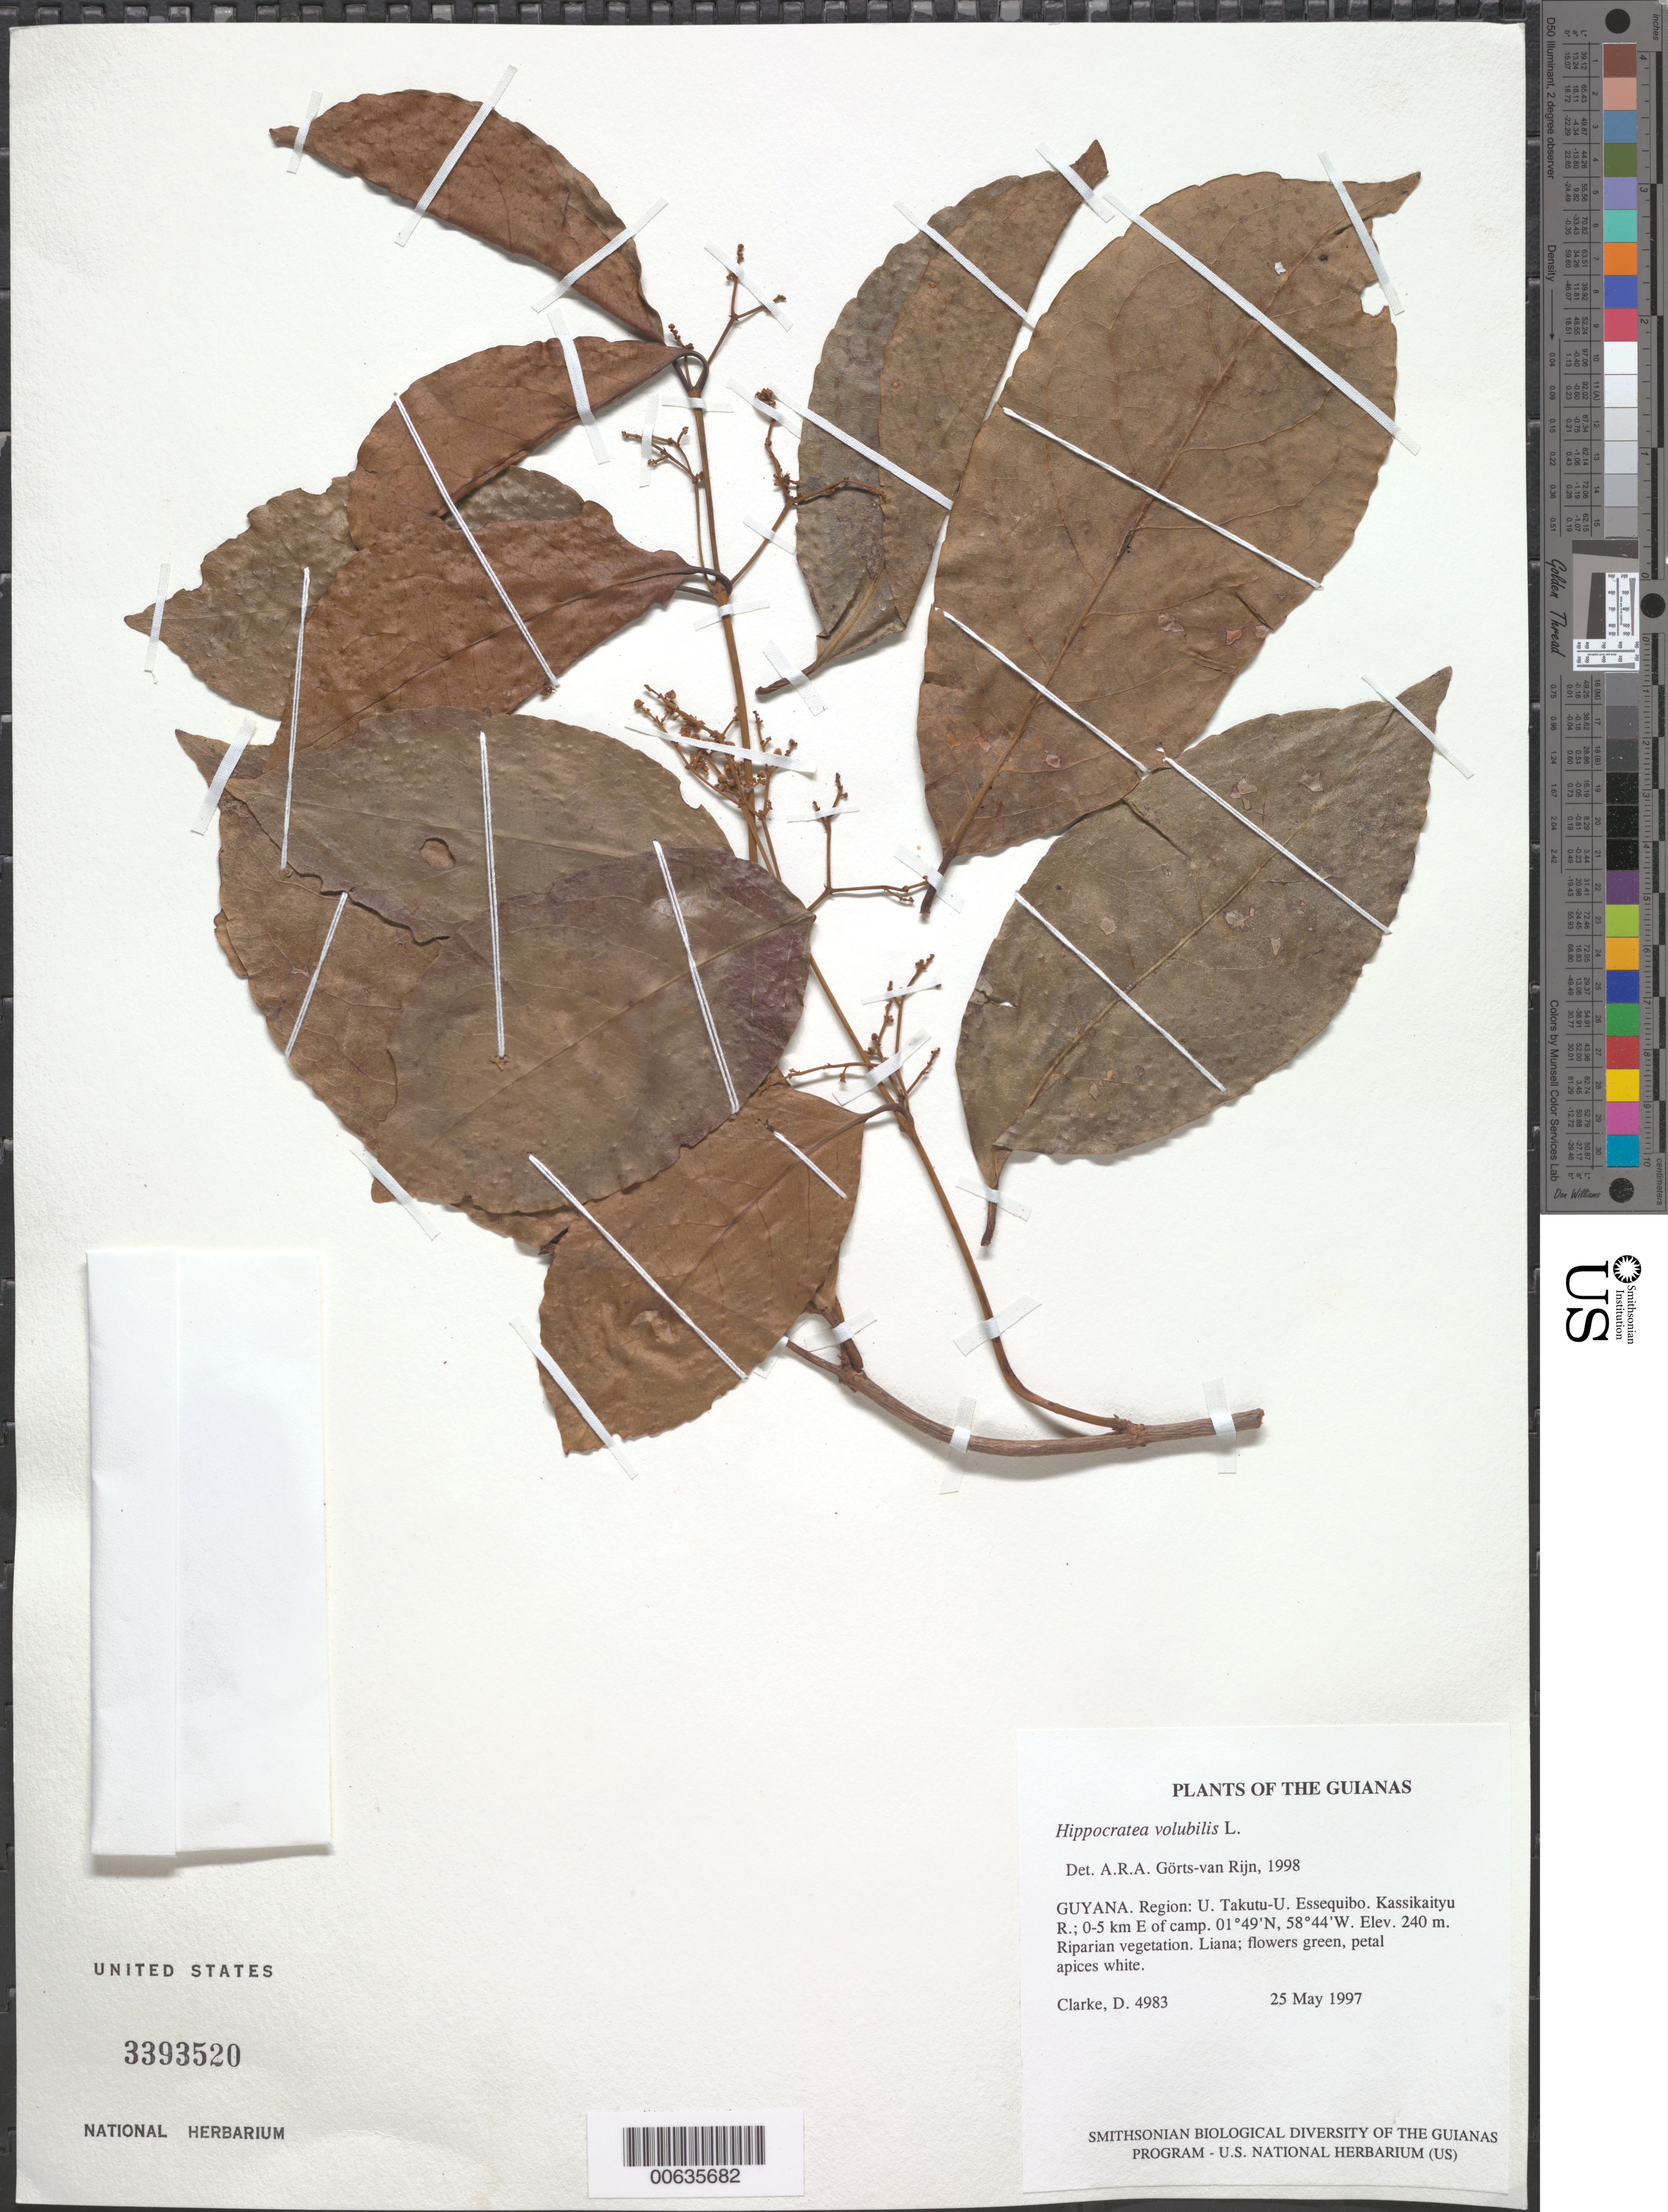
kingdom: Plantae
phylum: Tracheophyta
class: Magnoliopsida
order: Celastrales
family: Celastraceae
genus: Hippocratea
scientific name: Hippocratea volubilis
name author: L.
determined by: Görts-van Rijn, A. R. A.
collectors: H. D. Clarke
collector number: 4983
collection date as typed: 25 May 1997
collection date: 1997-05-25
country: Guyana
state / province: U. Takutu-U. Essequibo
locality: Kassikaityu R.; 0-5 km E of camp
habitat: Riparian vegetation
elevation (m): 240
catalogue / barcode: US 3393520